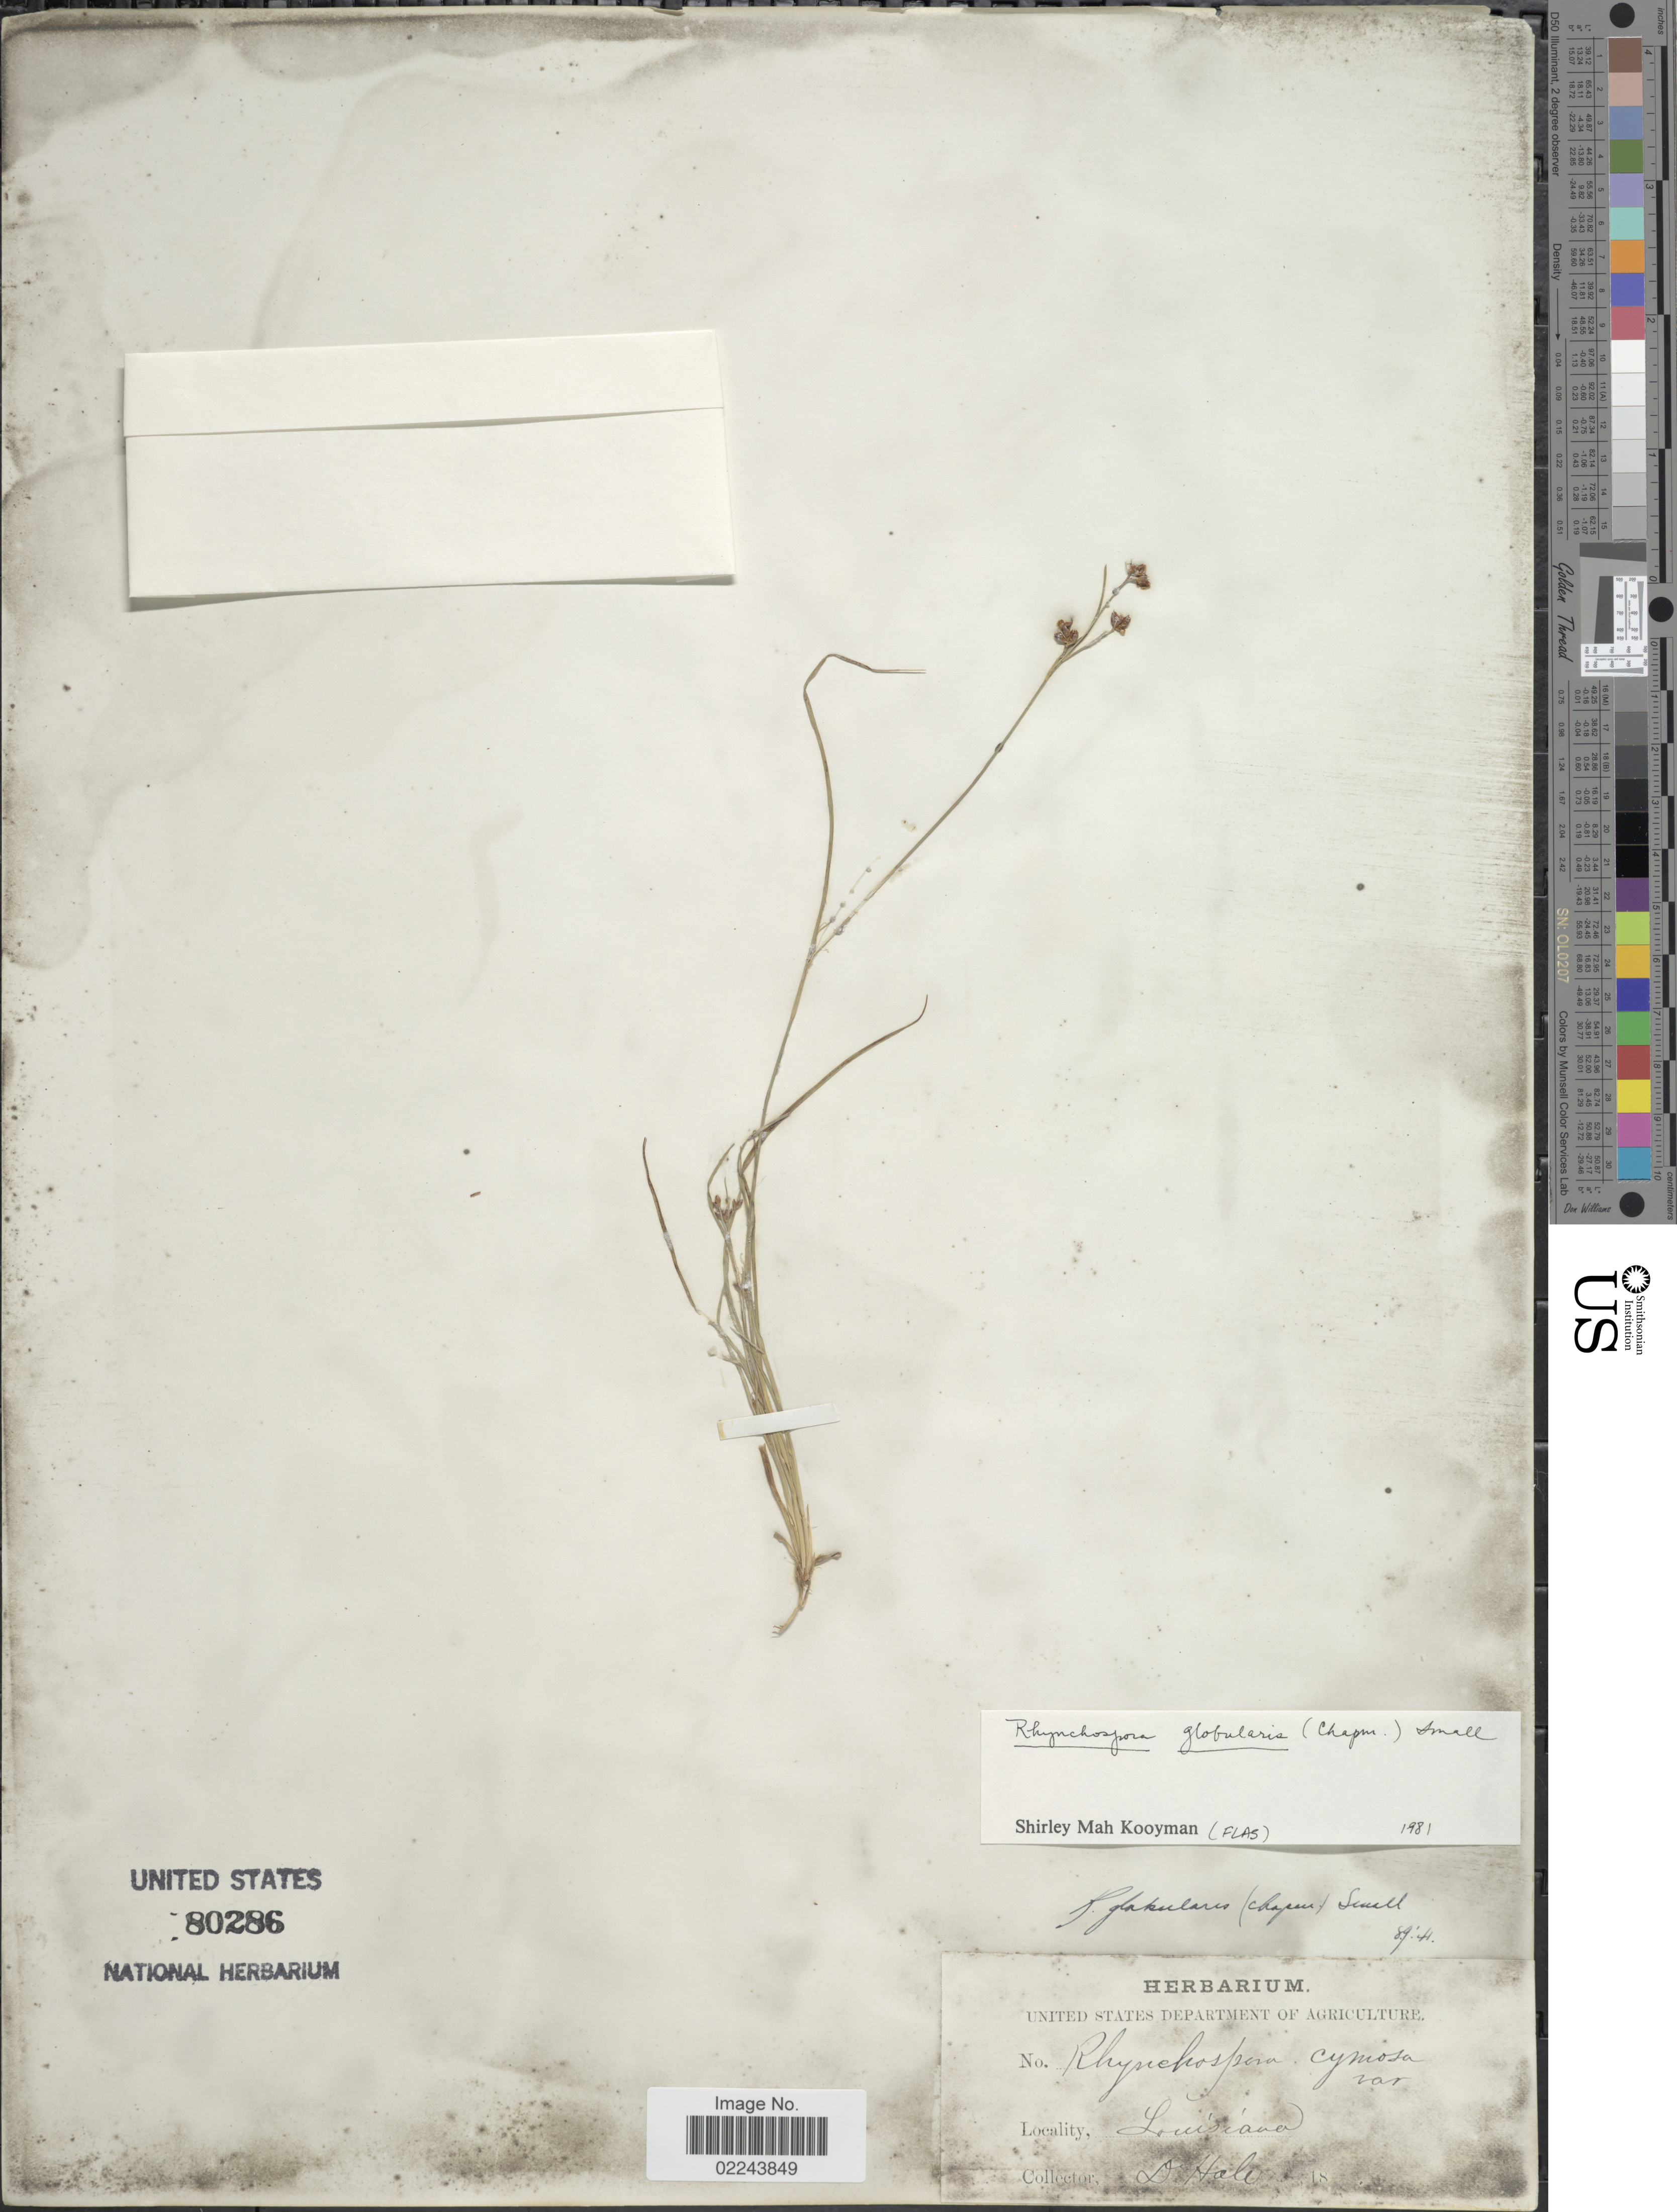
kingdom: Plantae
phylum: Tracheophyta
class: Liliopsida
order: Poales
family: Cyperaceae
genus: Rhynchospora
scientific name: Rhynchospora globularis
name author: (Chapm.) Small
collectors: -- Hale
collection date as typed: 18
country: United States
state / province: Louisiana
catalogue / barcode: US 80286